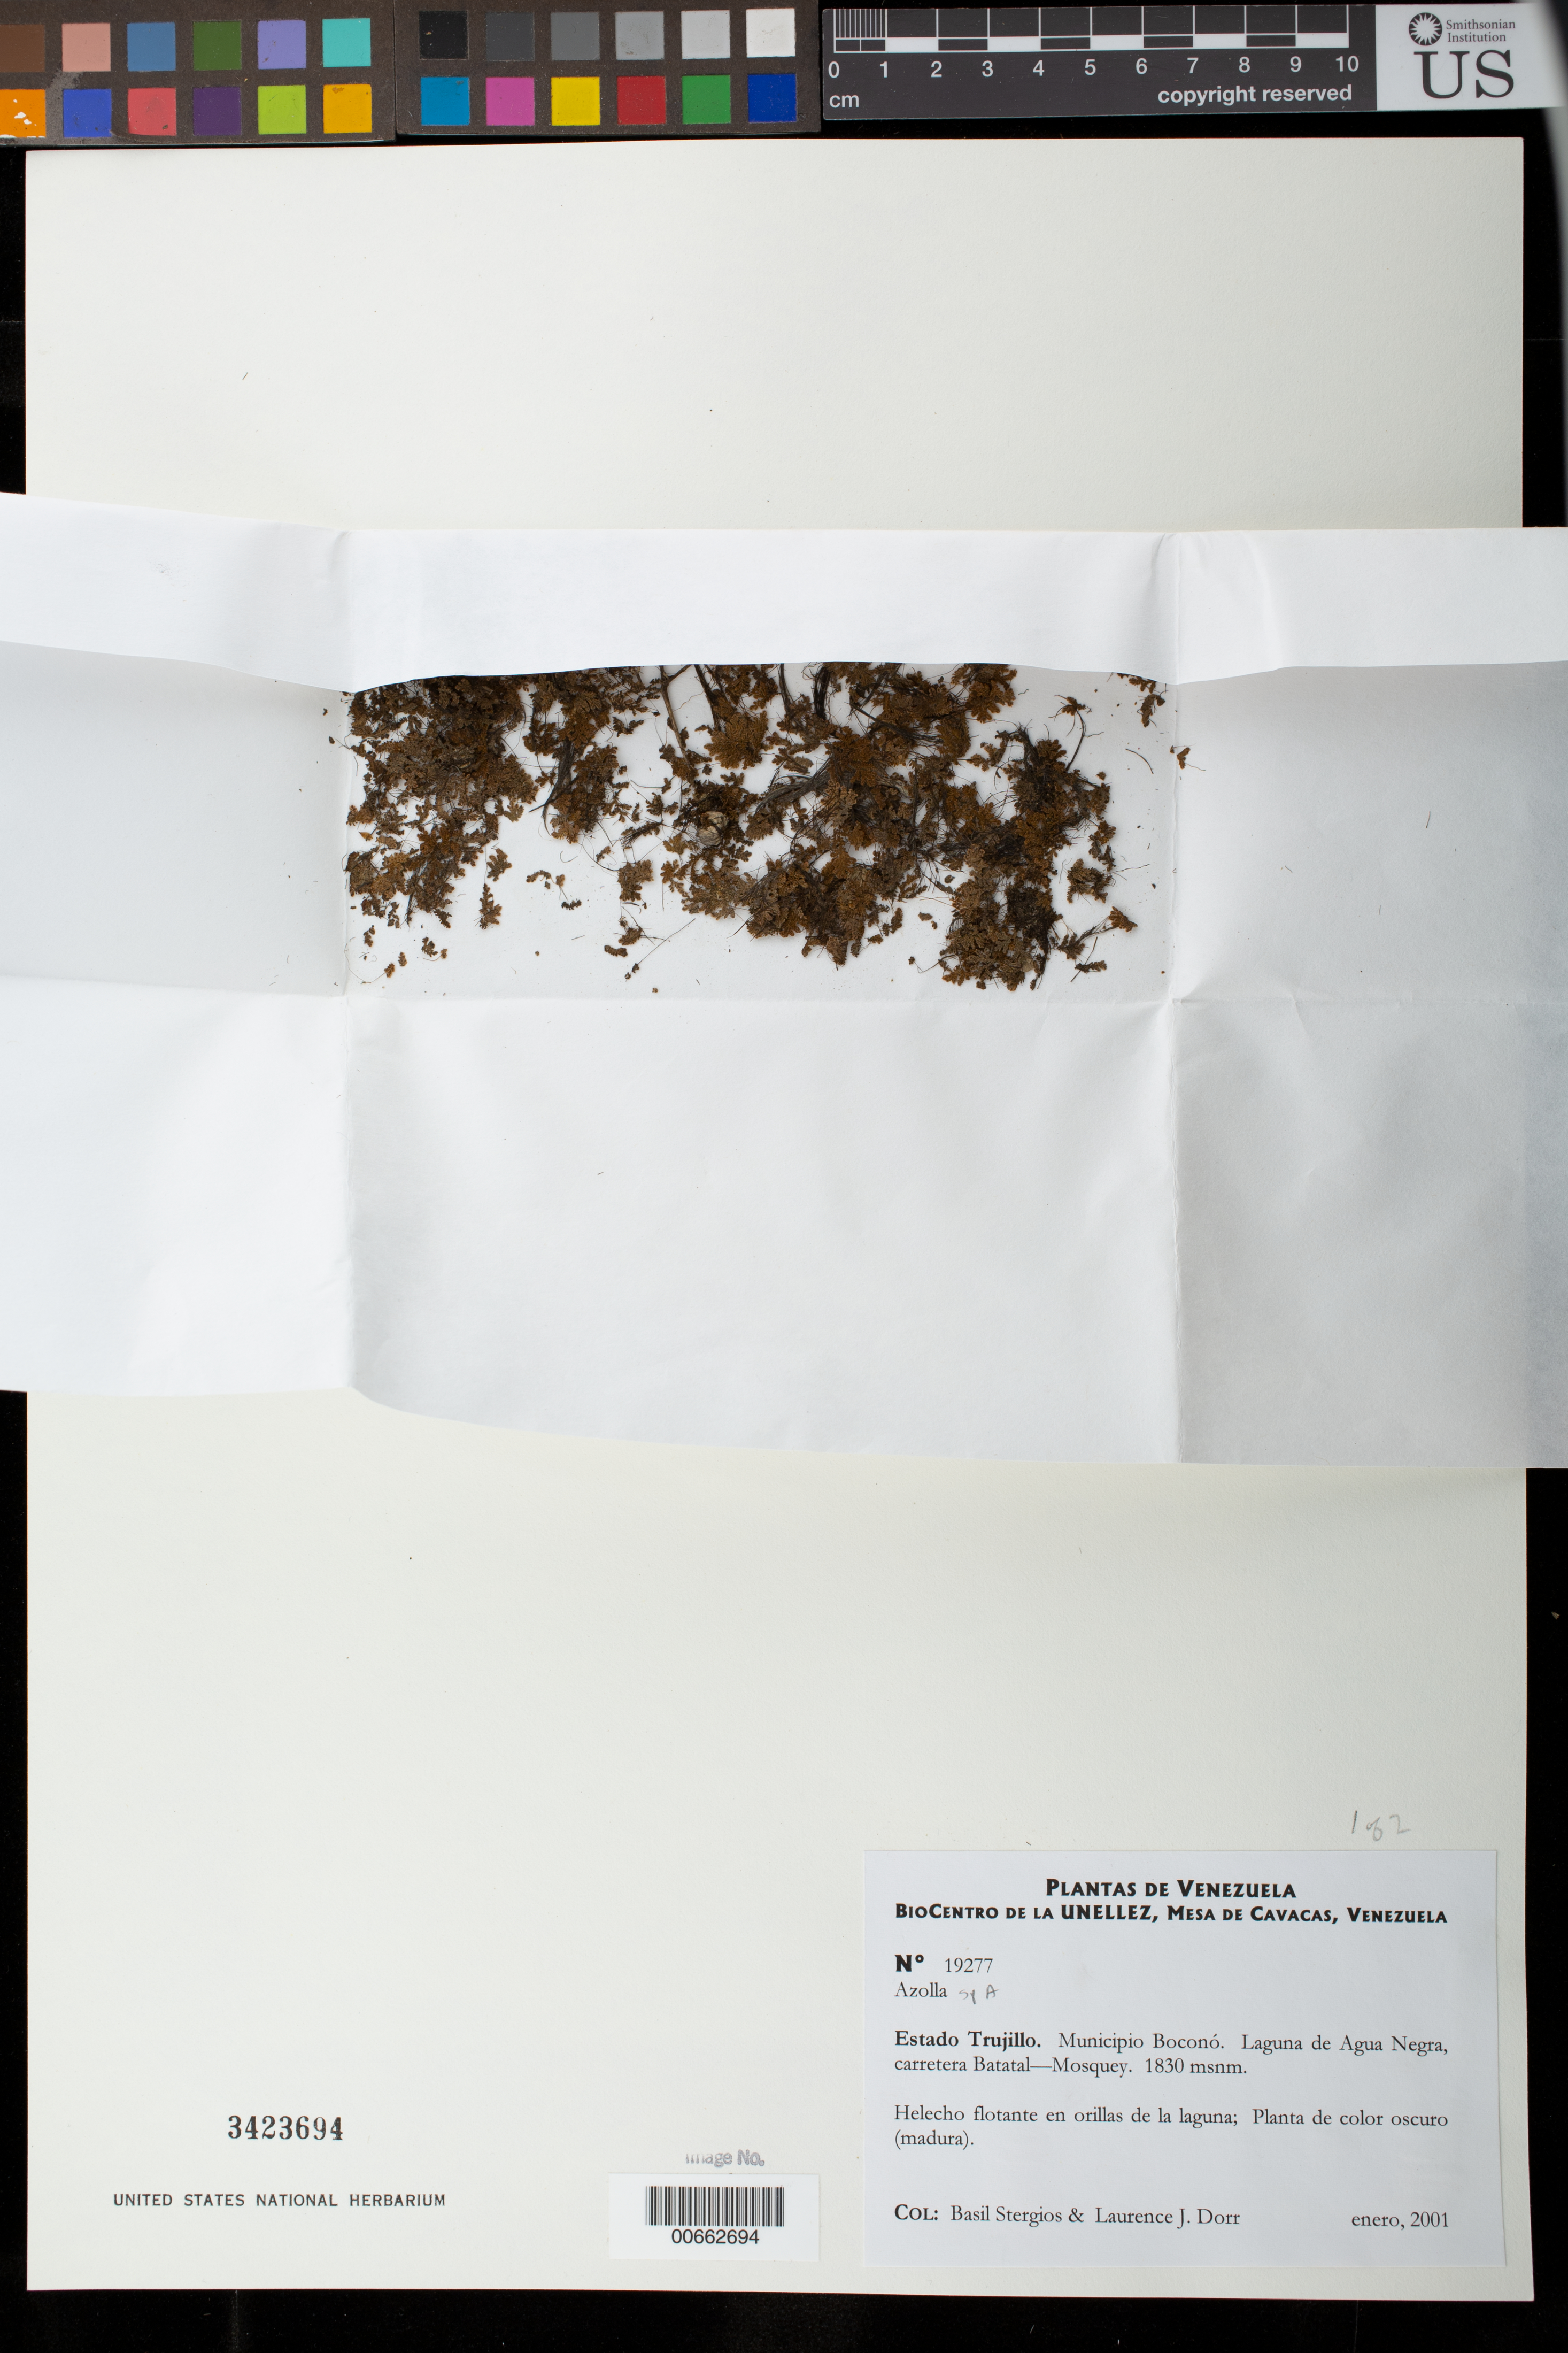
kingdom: Plantae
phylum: Tracheophyta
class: Polypodiopsida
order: Salviniales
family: Salviniaceae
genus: Azolla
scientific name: Azolla sp. a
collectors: B. G. Stergios & L. J. Dorr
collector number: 19277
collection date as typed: Jan 2001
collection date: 2001-01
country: Venezuela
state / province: Trujillo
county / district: Boconó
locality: Parque Nacional Guaramacal, Laguna de Agua Negra, carretera Batatal-Mosquey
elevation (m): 1830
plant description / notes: NY, PORT, UC, US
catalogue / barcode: US 3423694